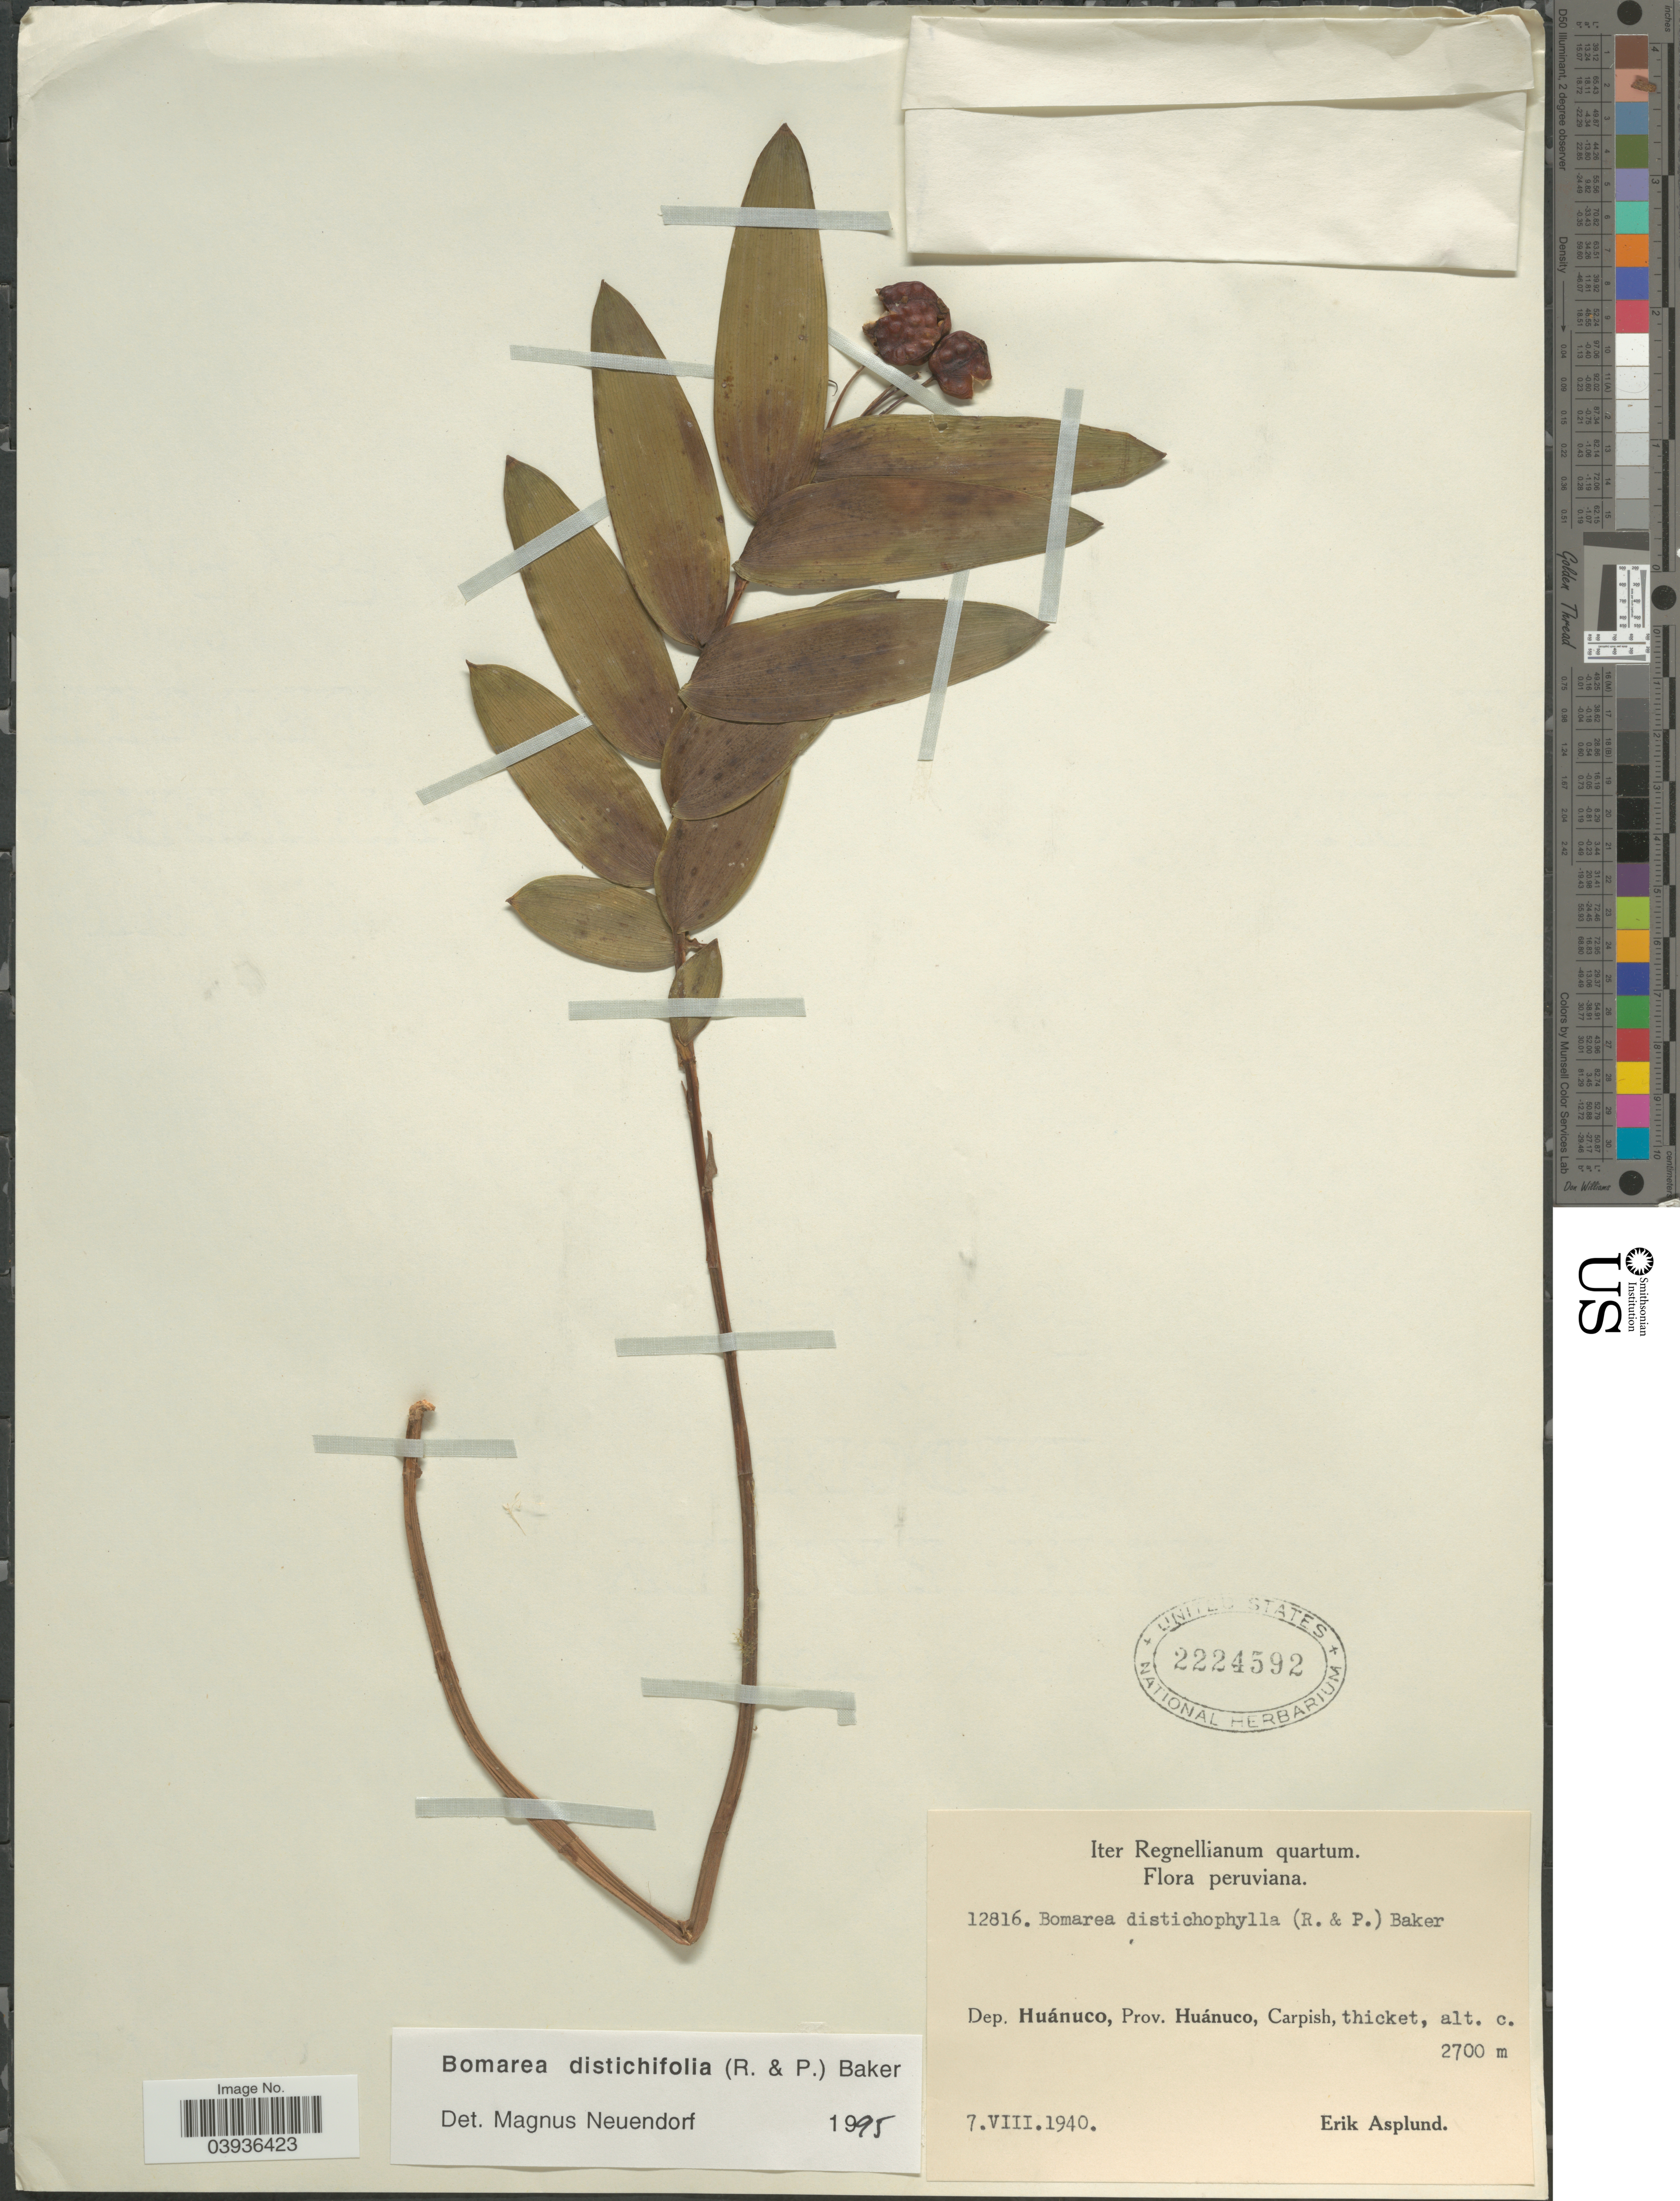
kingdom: Plantae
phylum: Tracheophyta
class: Liliopsida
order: Liliales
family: Alstroemeriaceae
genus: Bomarea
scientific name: Bomarea distichifolia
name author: (Ruiz & Pav.) Baker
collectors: E. Asplund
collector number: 12816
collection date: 1940-08-07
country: Peru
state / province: Huánuco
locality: Dep. Huánuco, Carpish.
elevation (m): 2700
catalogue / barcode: US 2224592